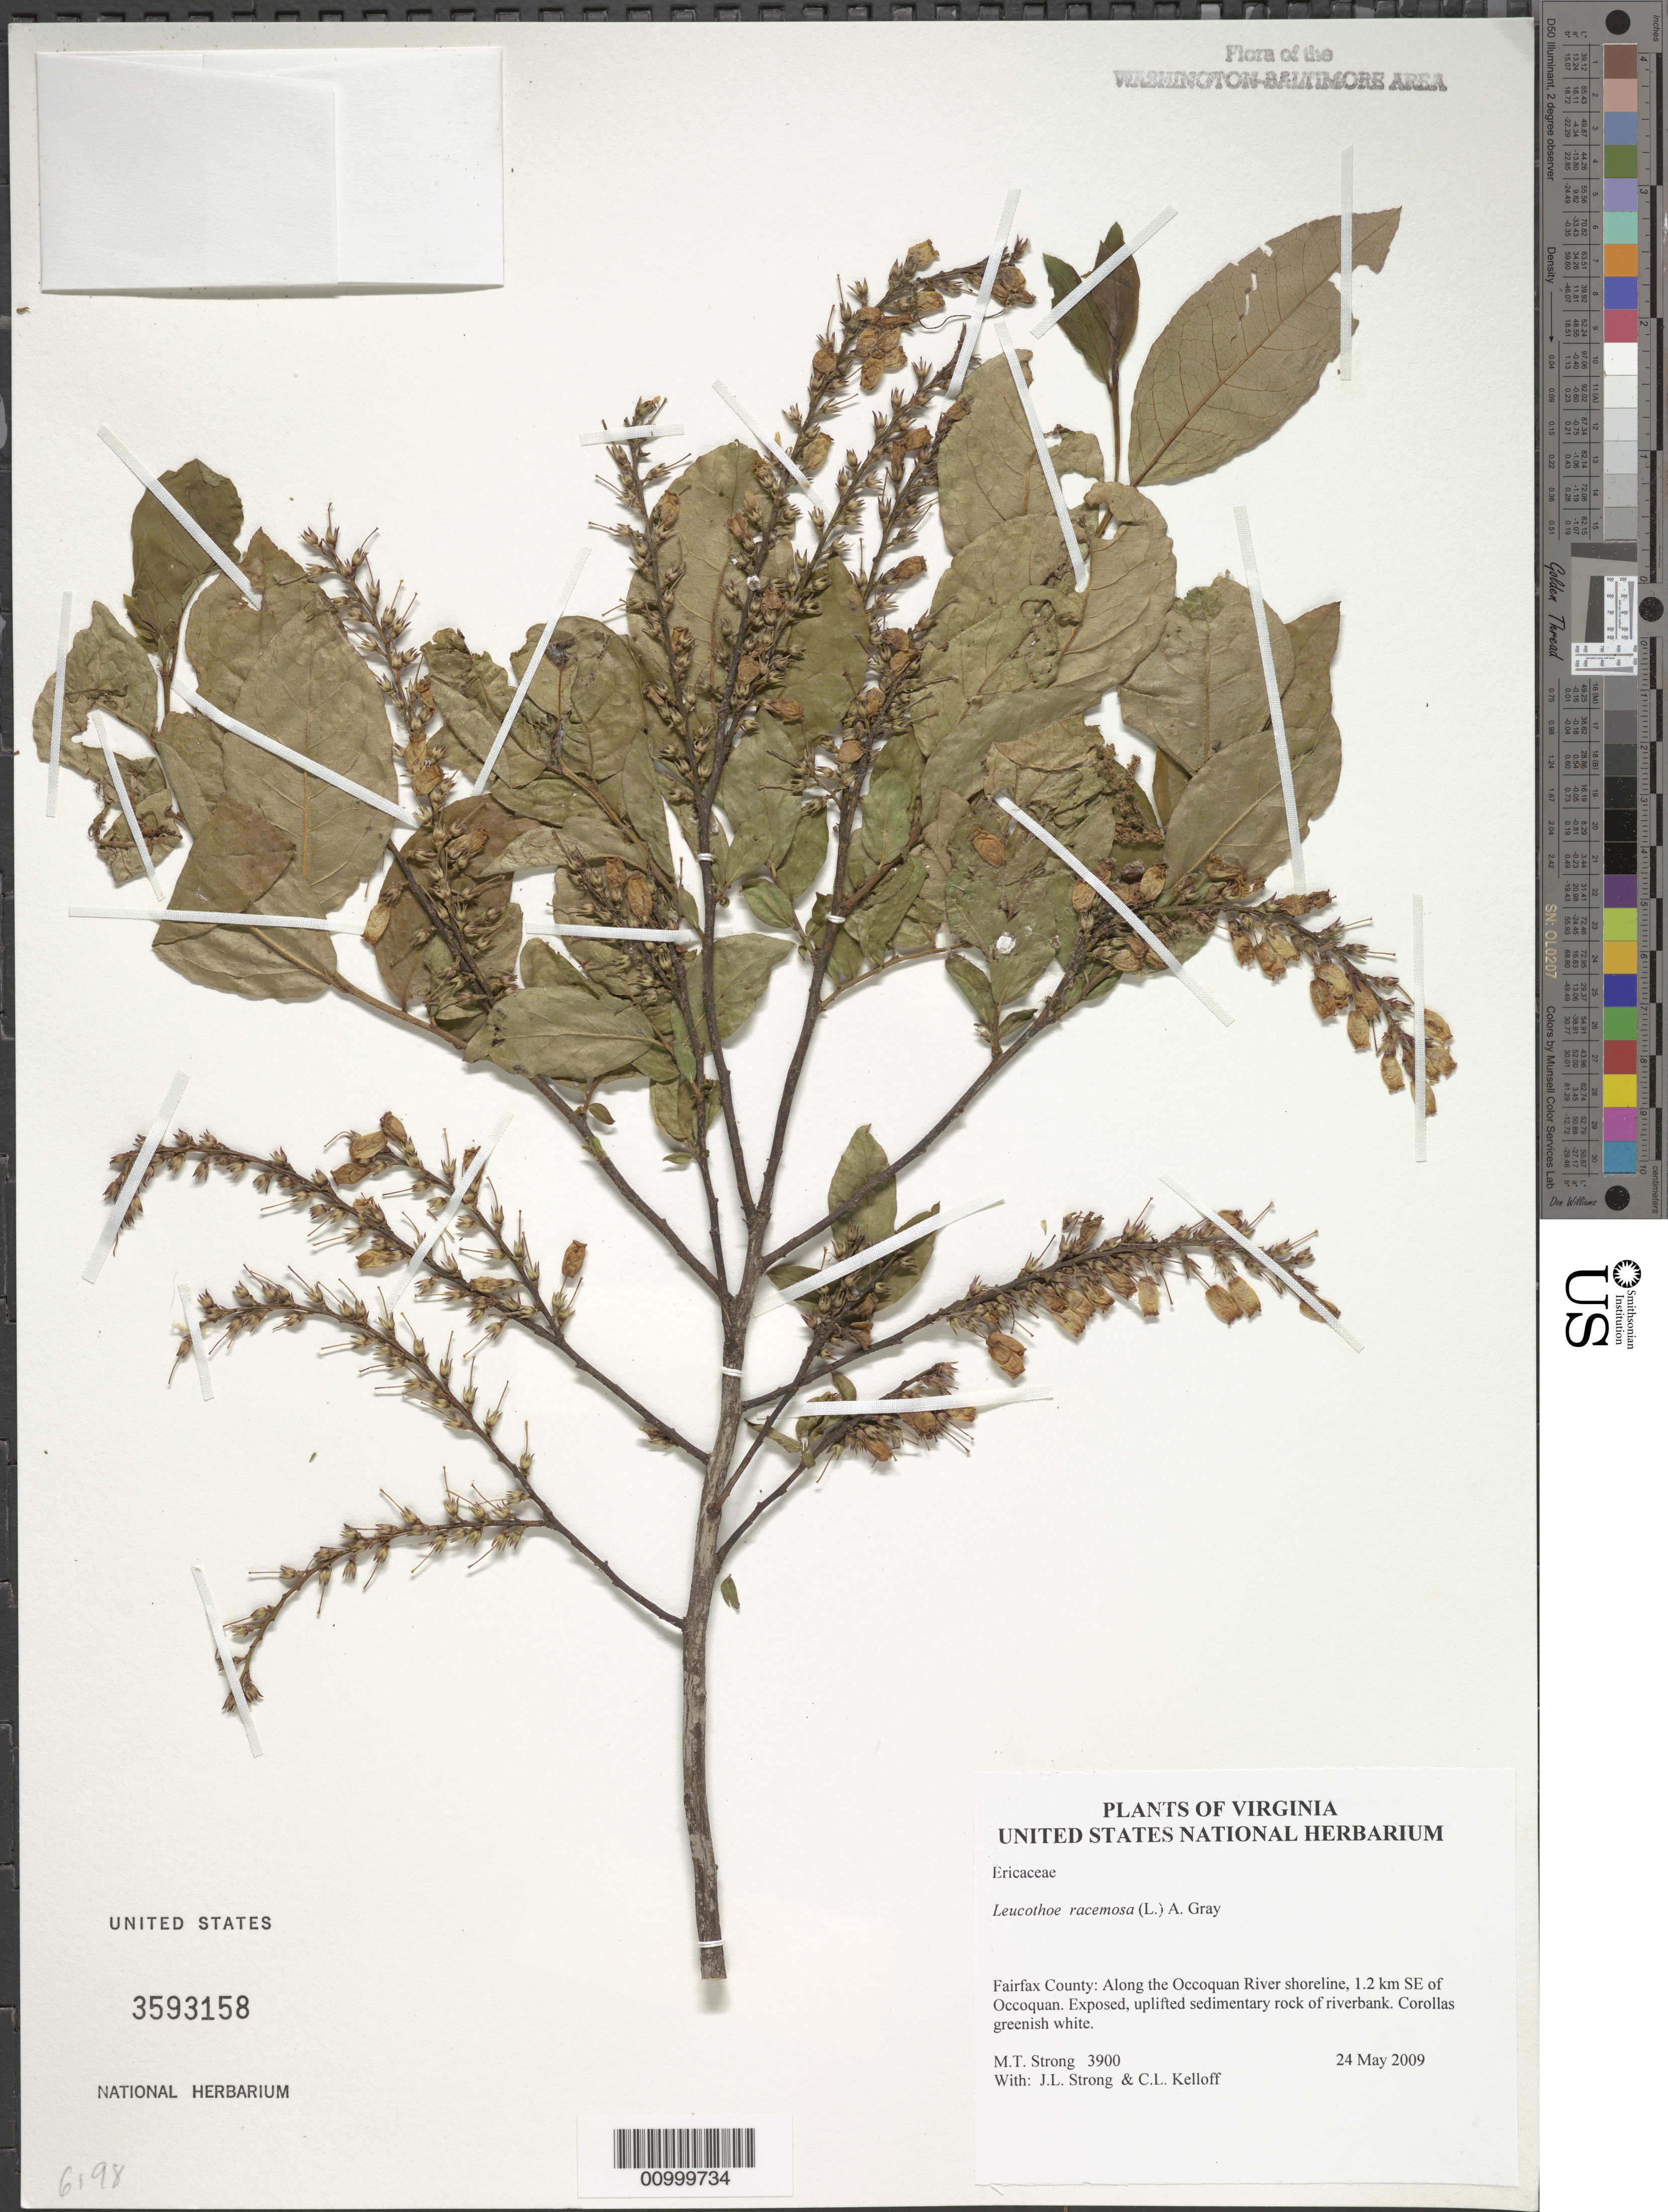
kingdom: Plantae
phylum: Tracheophyta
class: Magnoliopsida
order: Ericales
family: Ericaceae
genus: Leucothoe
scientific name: Leucothoë racemosa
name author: (L.) A. Gray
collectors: M. T. Strong, J. L. Strong & C. L. Kelloff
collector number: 3900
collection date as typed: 24 May 2009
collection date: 2009-05-24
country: United States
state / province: Virginia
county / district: Fairfax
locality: Along the Occoquan River shoreline, 1.2 SE of Occoquan.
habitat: Exposed, uplifted sedimentary rock of riverbank.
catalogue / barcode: US 3593158